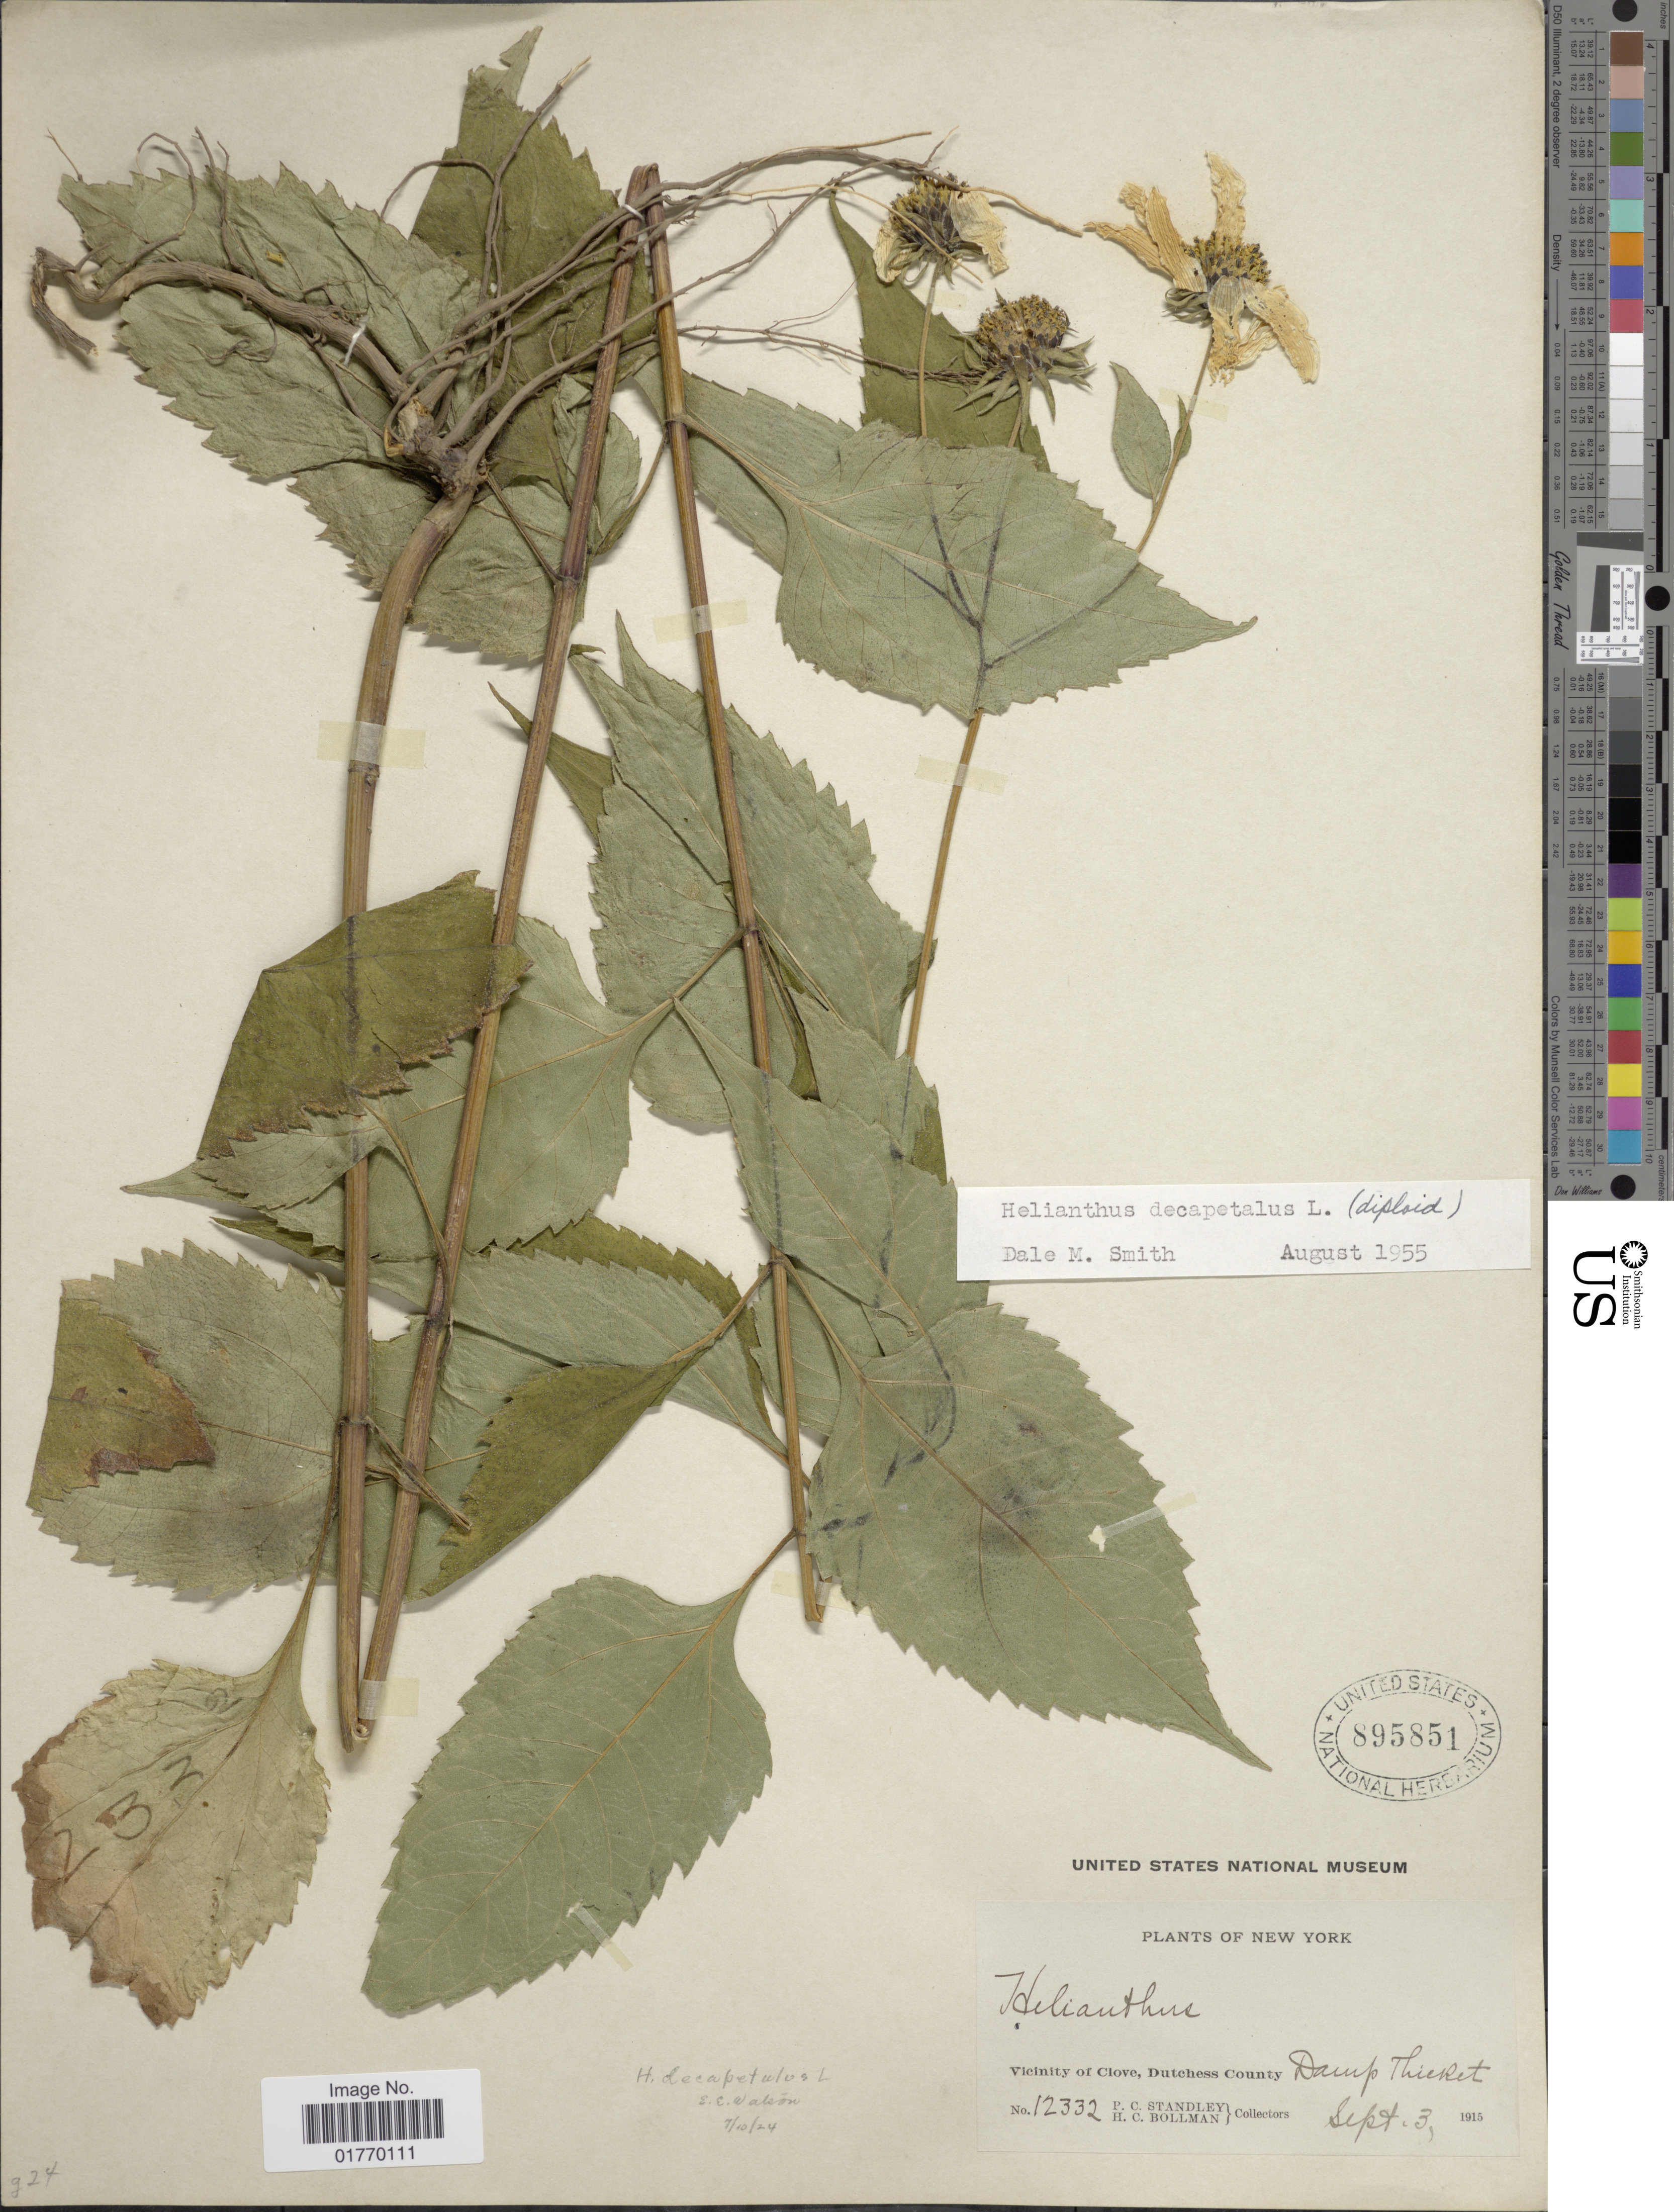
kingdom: Plantae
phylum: Tracheophyta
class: Magnoliopsida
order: Asterales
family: Asteraceae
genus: Helianthus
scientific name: Helianthus decapetalus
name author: L.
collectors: P. C. Standley & H. C. Bollman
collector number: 12332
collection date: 1915-09-03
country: United States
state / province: New York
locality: Vicinity of Clove, Dutchess County, Damp Thicket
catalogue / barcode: US 895851